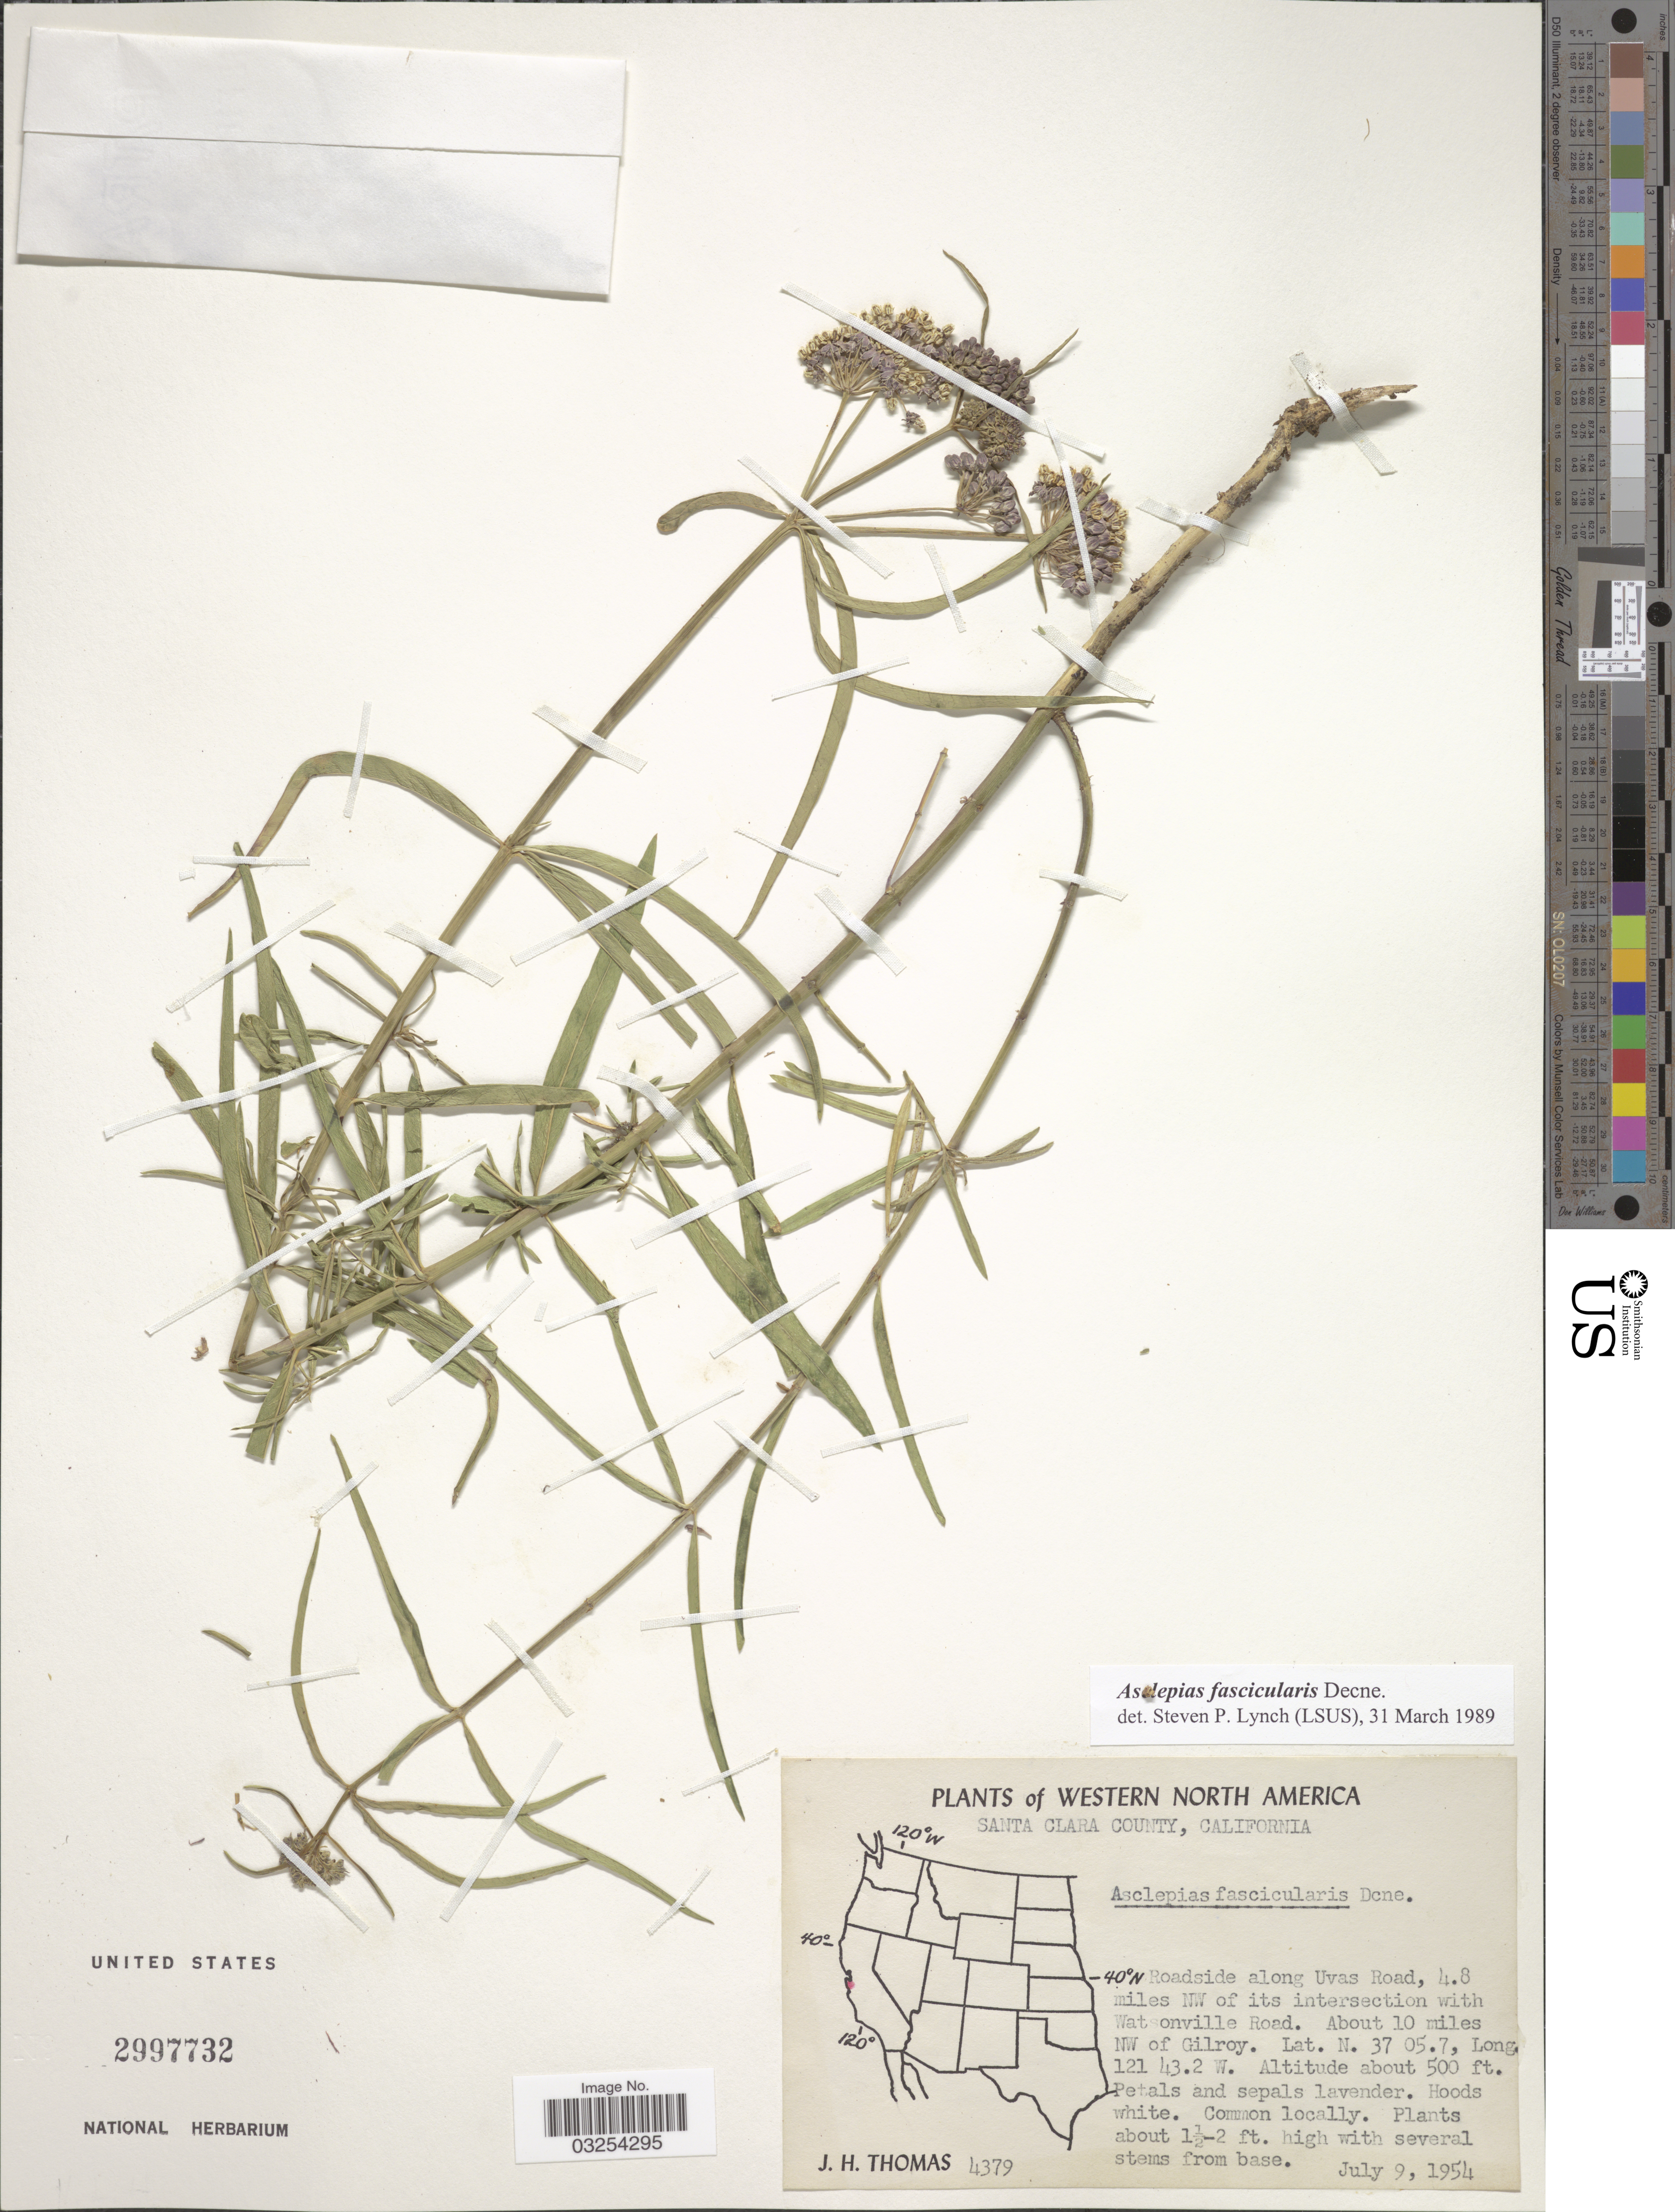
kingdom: Plantae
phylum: Tracheophyta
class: Magnoliopsida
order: Gentianales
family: Apocynaceae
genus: Asclepias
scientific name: Asclepias fascicularis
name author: Decne.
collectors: J. H. Thomas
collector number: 4379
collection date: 1954-07-09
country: United States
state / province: California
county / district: Santa Clara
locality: Western North America. Santa Clara County. Roadside along Uvas Road, 4.8 miles NW of its intersection with Watsonville Road. About 10 miles NW of Gilroy.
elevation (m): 152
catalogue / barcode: US 2997732